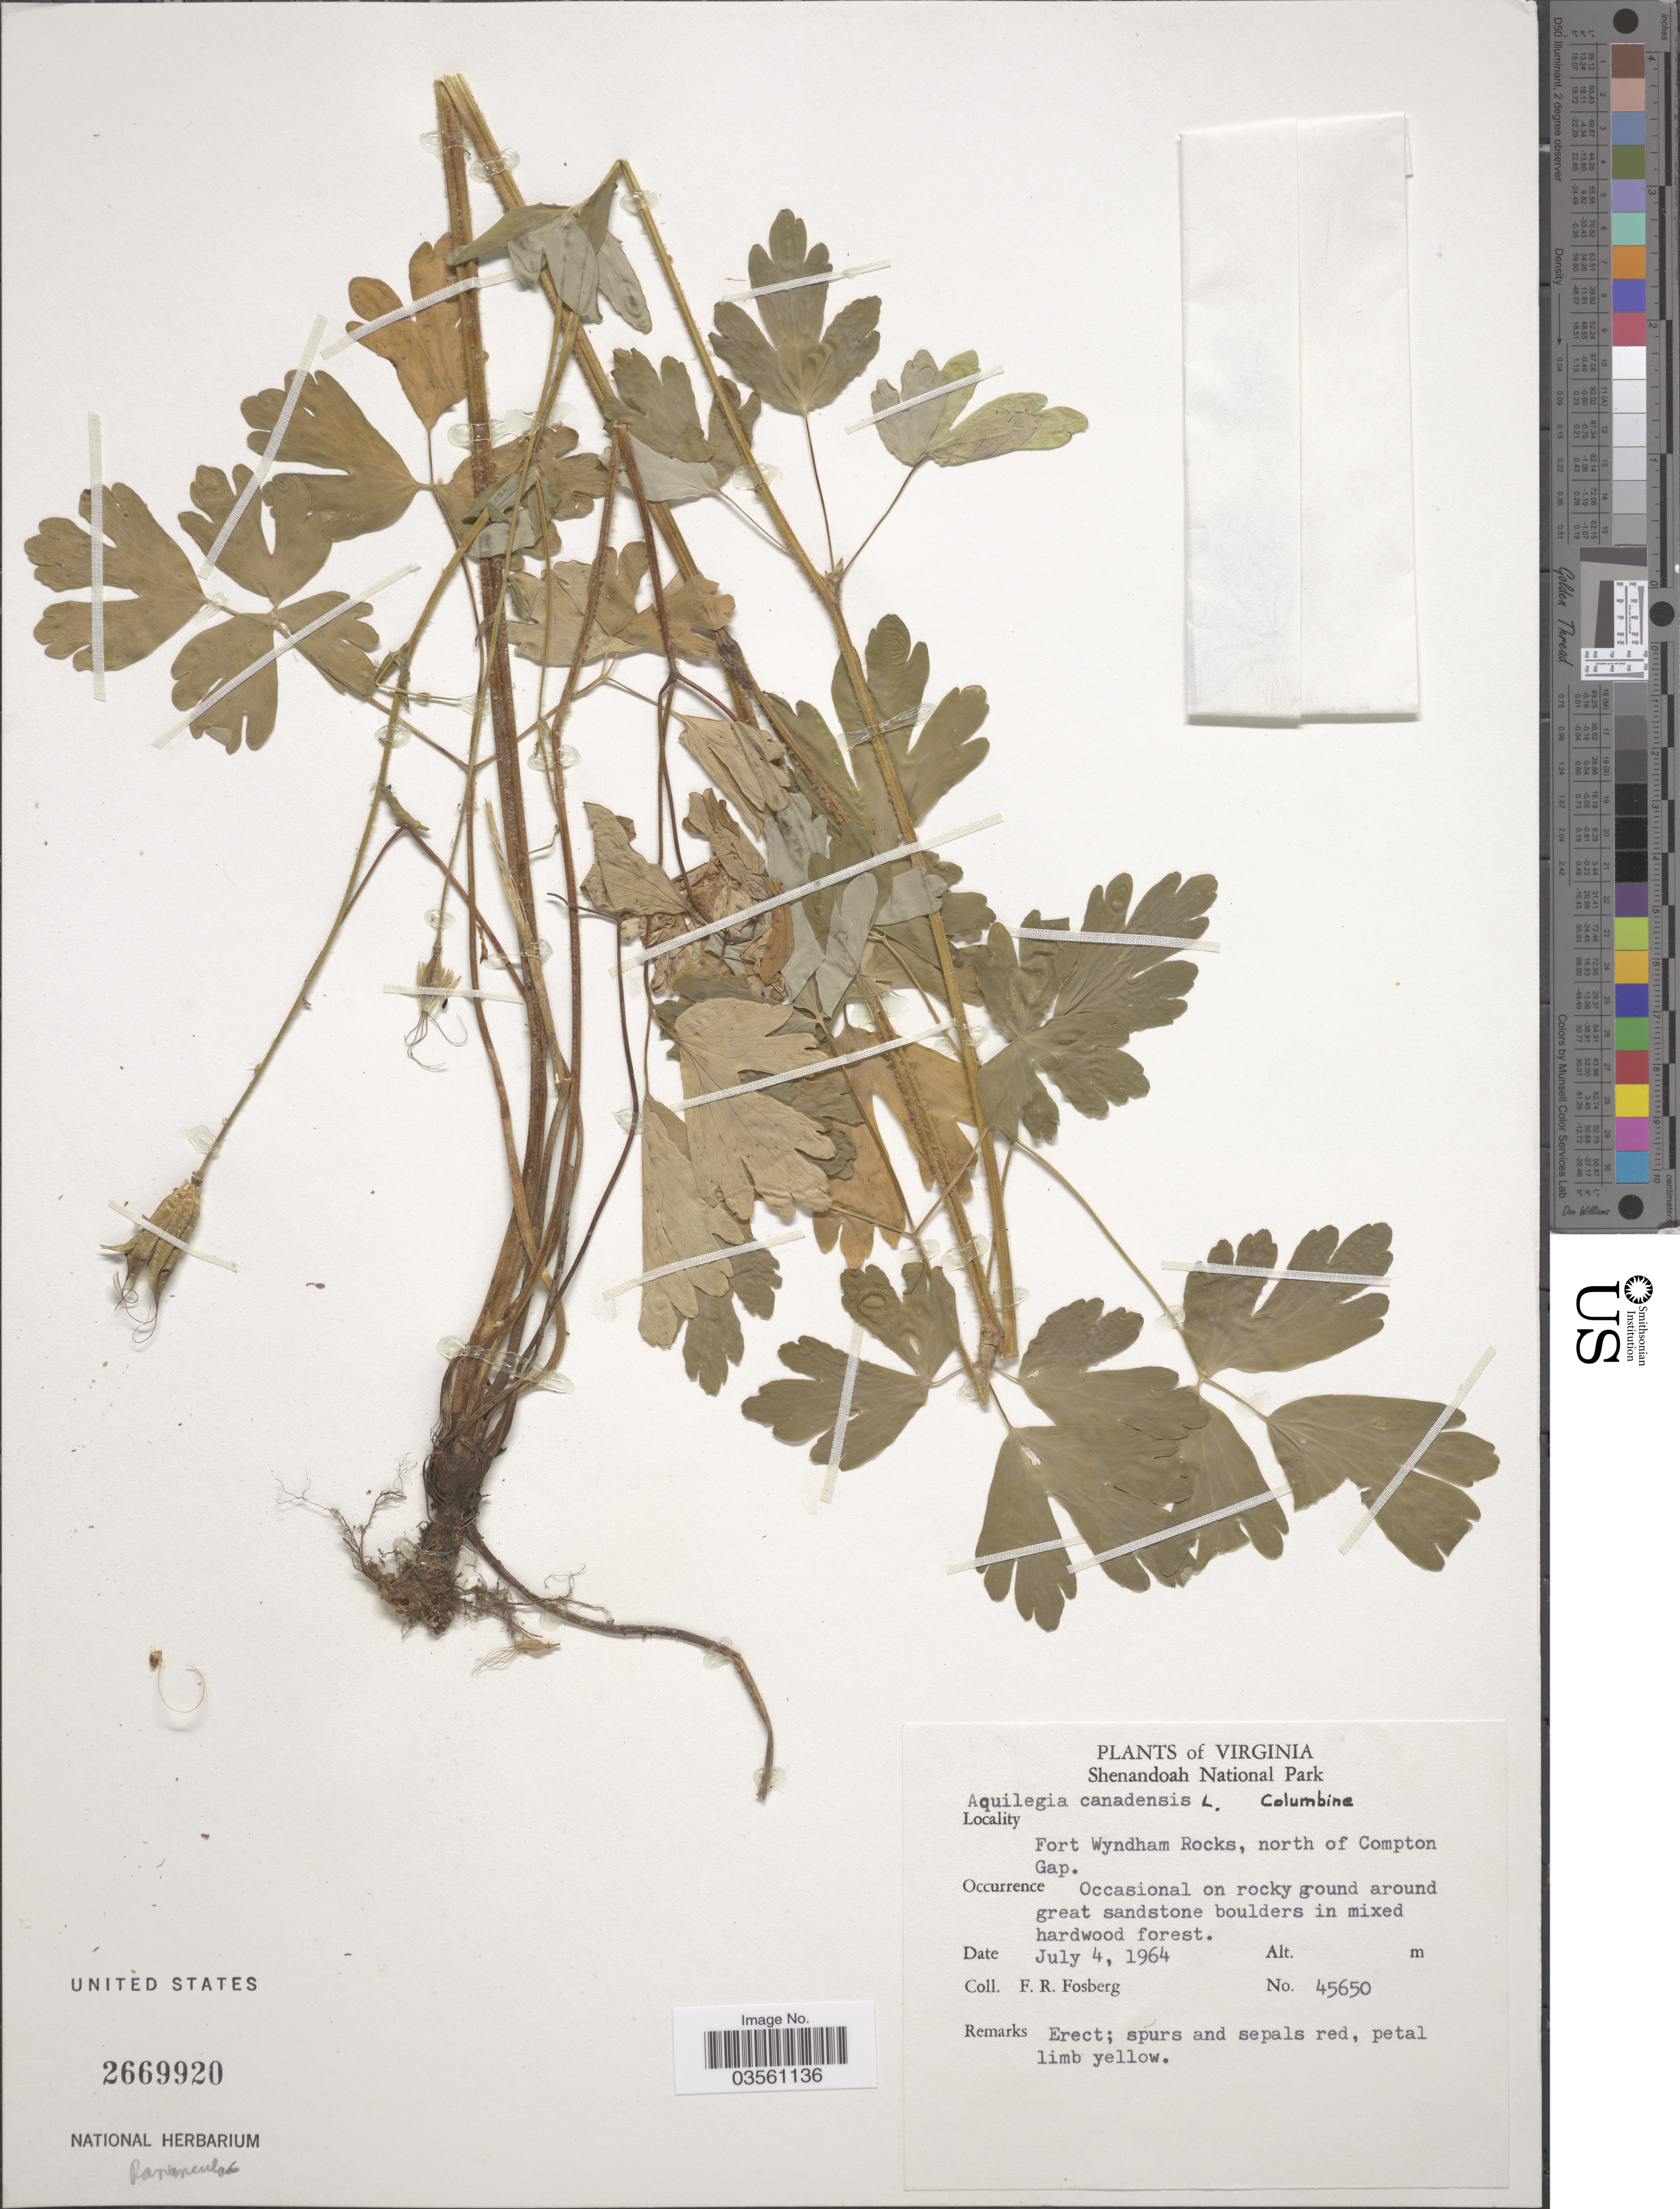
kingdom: Plantae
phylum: Tracheophyta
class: Magnoliopsida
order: Ranunculales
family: Ranunculaceae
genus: Aquilegia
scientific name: Aquilegia canadensis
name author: L.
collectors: F. R. Fosberg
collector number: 45650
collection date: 1964-07-04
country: United States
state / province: Virginia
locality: Shenandoah National Park. Fort Wyndham Rocks, north of Compton Gap.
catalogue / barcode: US 2669920